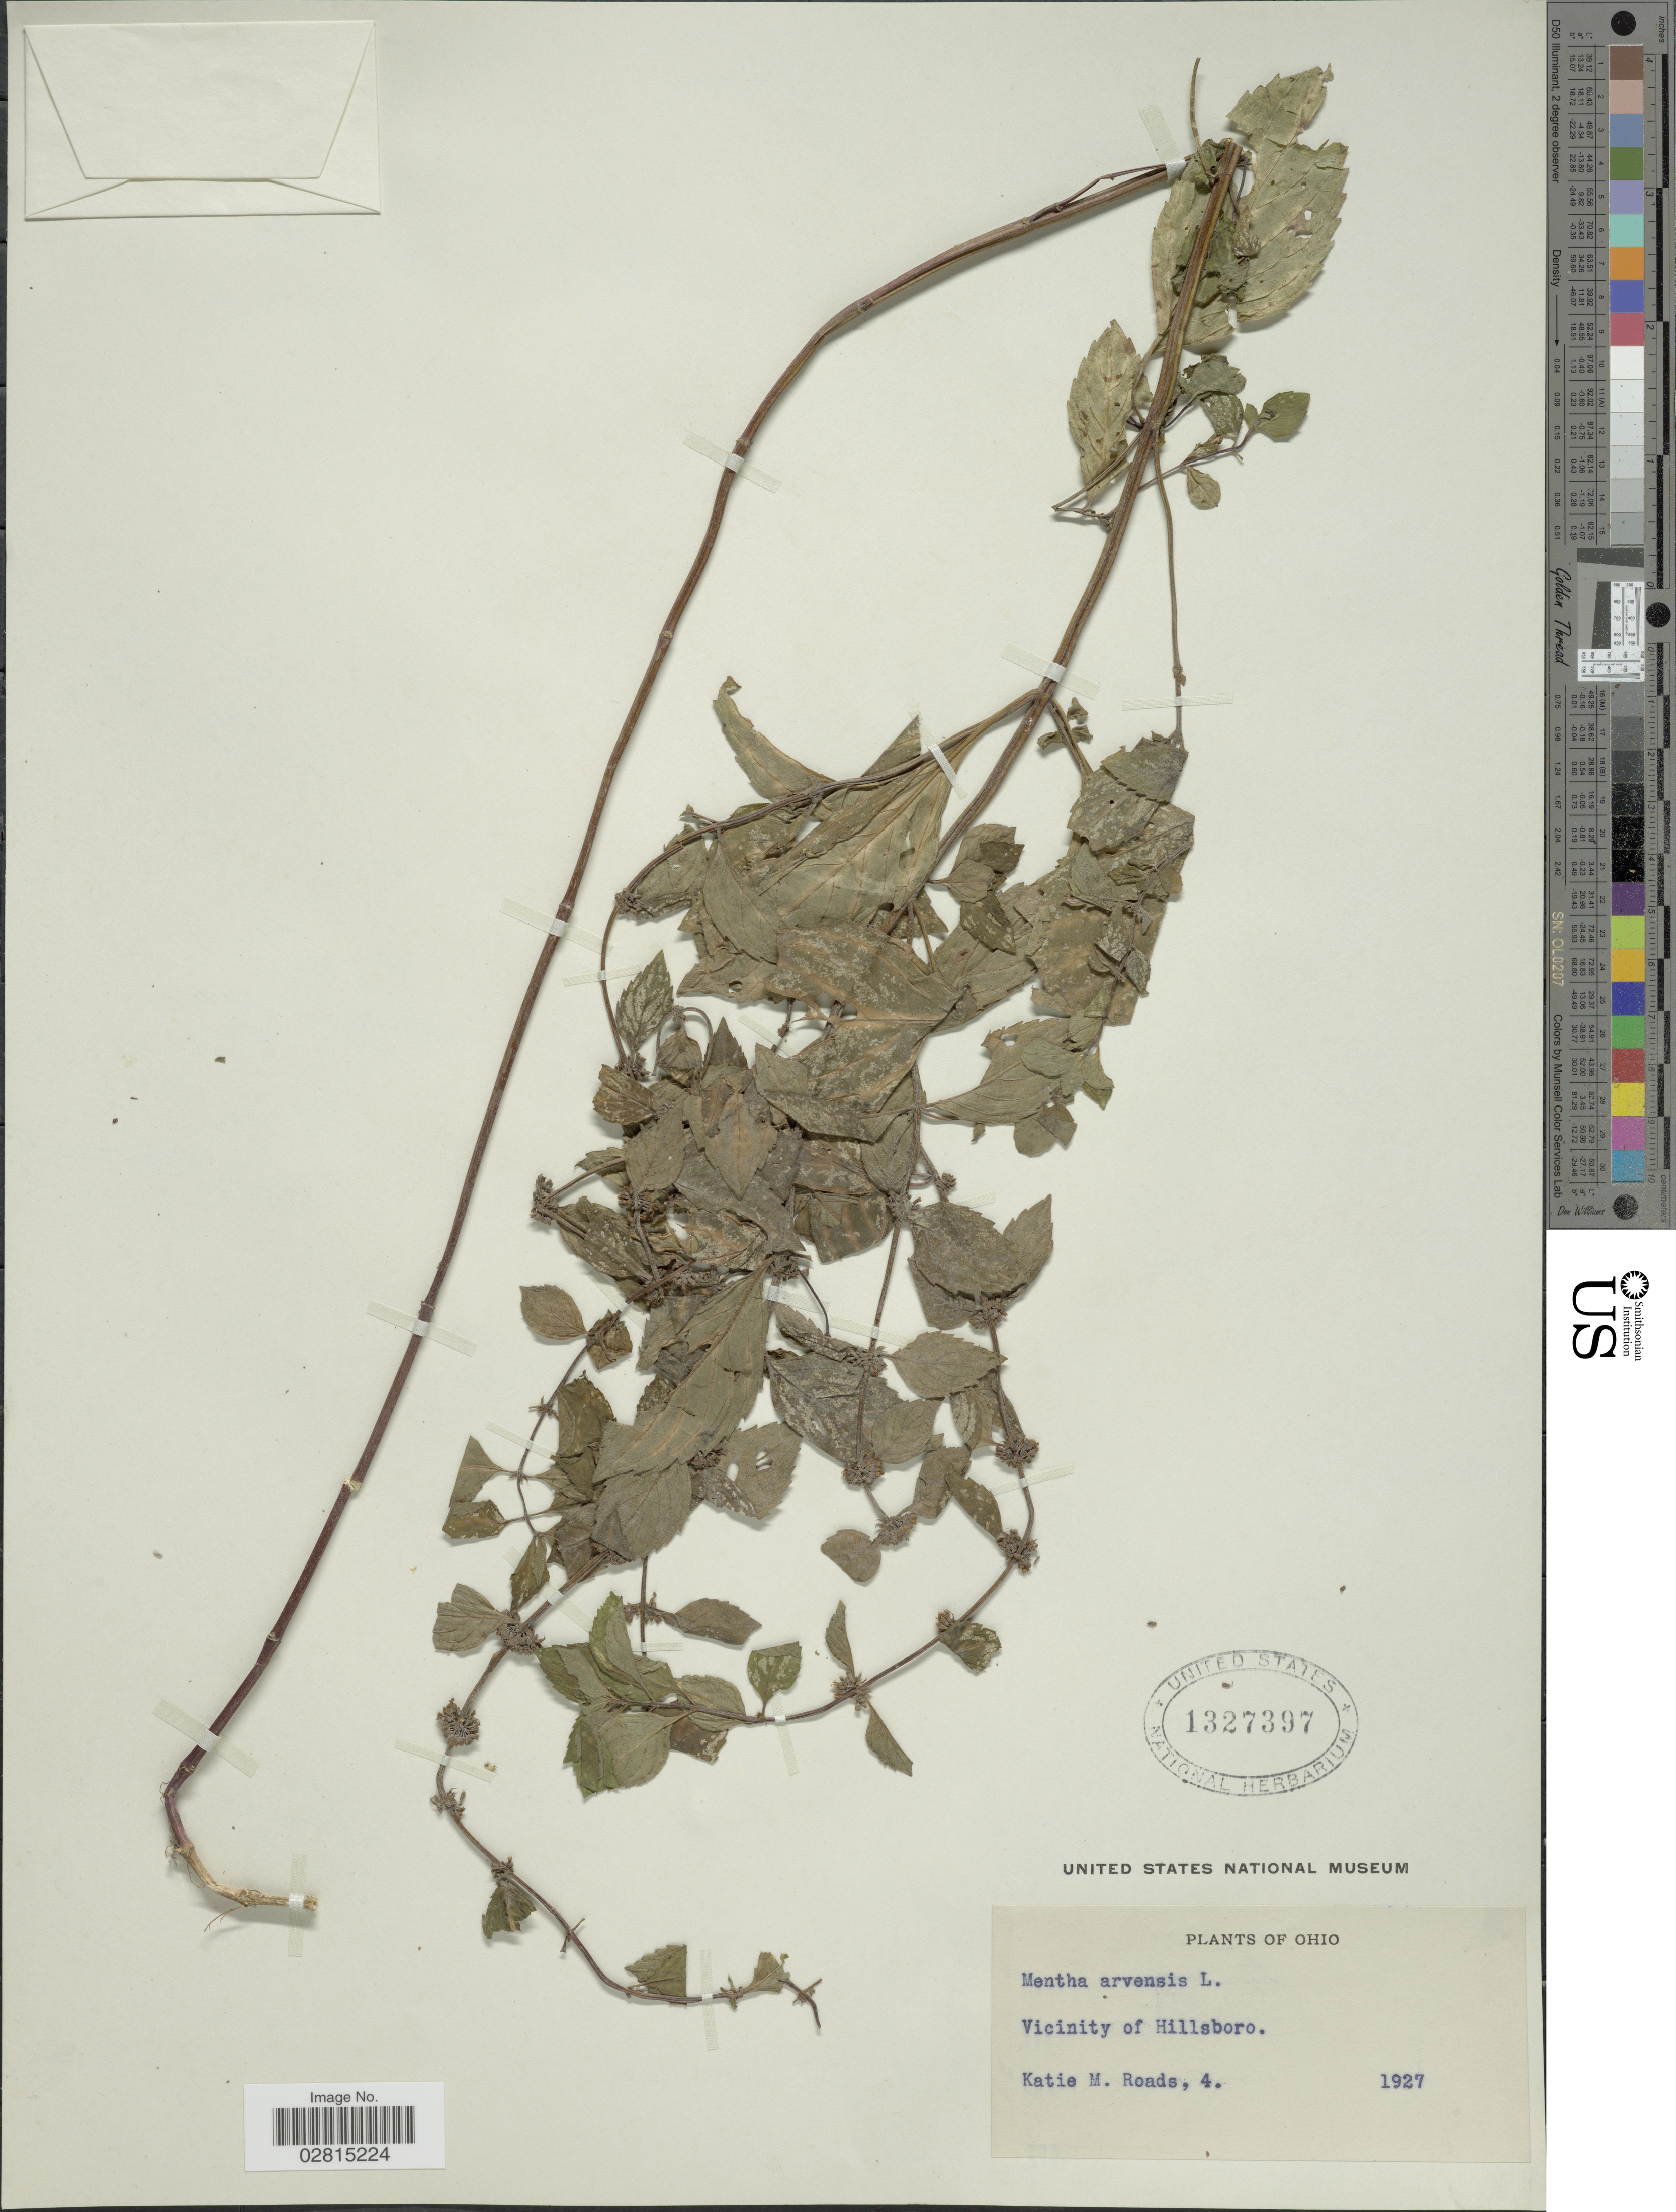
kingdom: Plantae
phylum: Tracheophyta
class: Magnoliopsida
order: Lamiales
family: Lamiaceae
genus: Mentha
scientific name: Mentha arvensis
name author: L.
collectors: K. Roads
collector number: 4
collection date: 1927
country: United States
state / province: Ohio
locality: Vicinity of Hillsboro.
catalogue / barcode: US 1327397